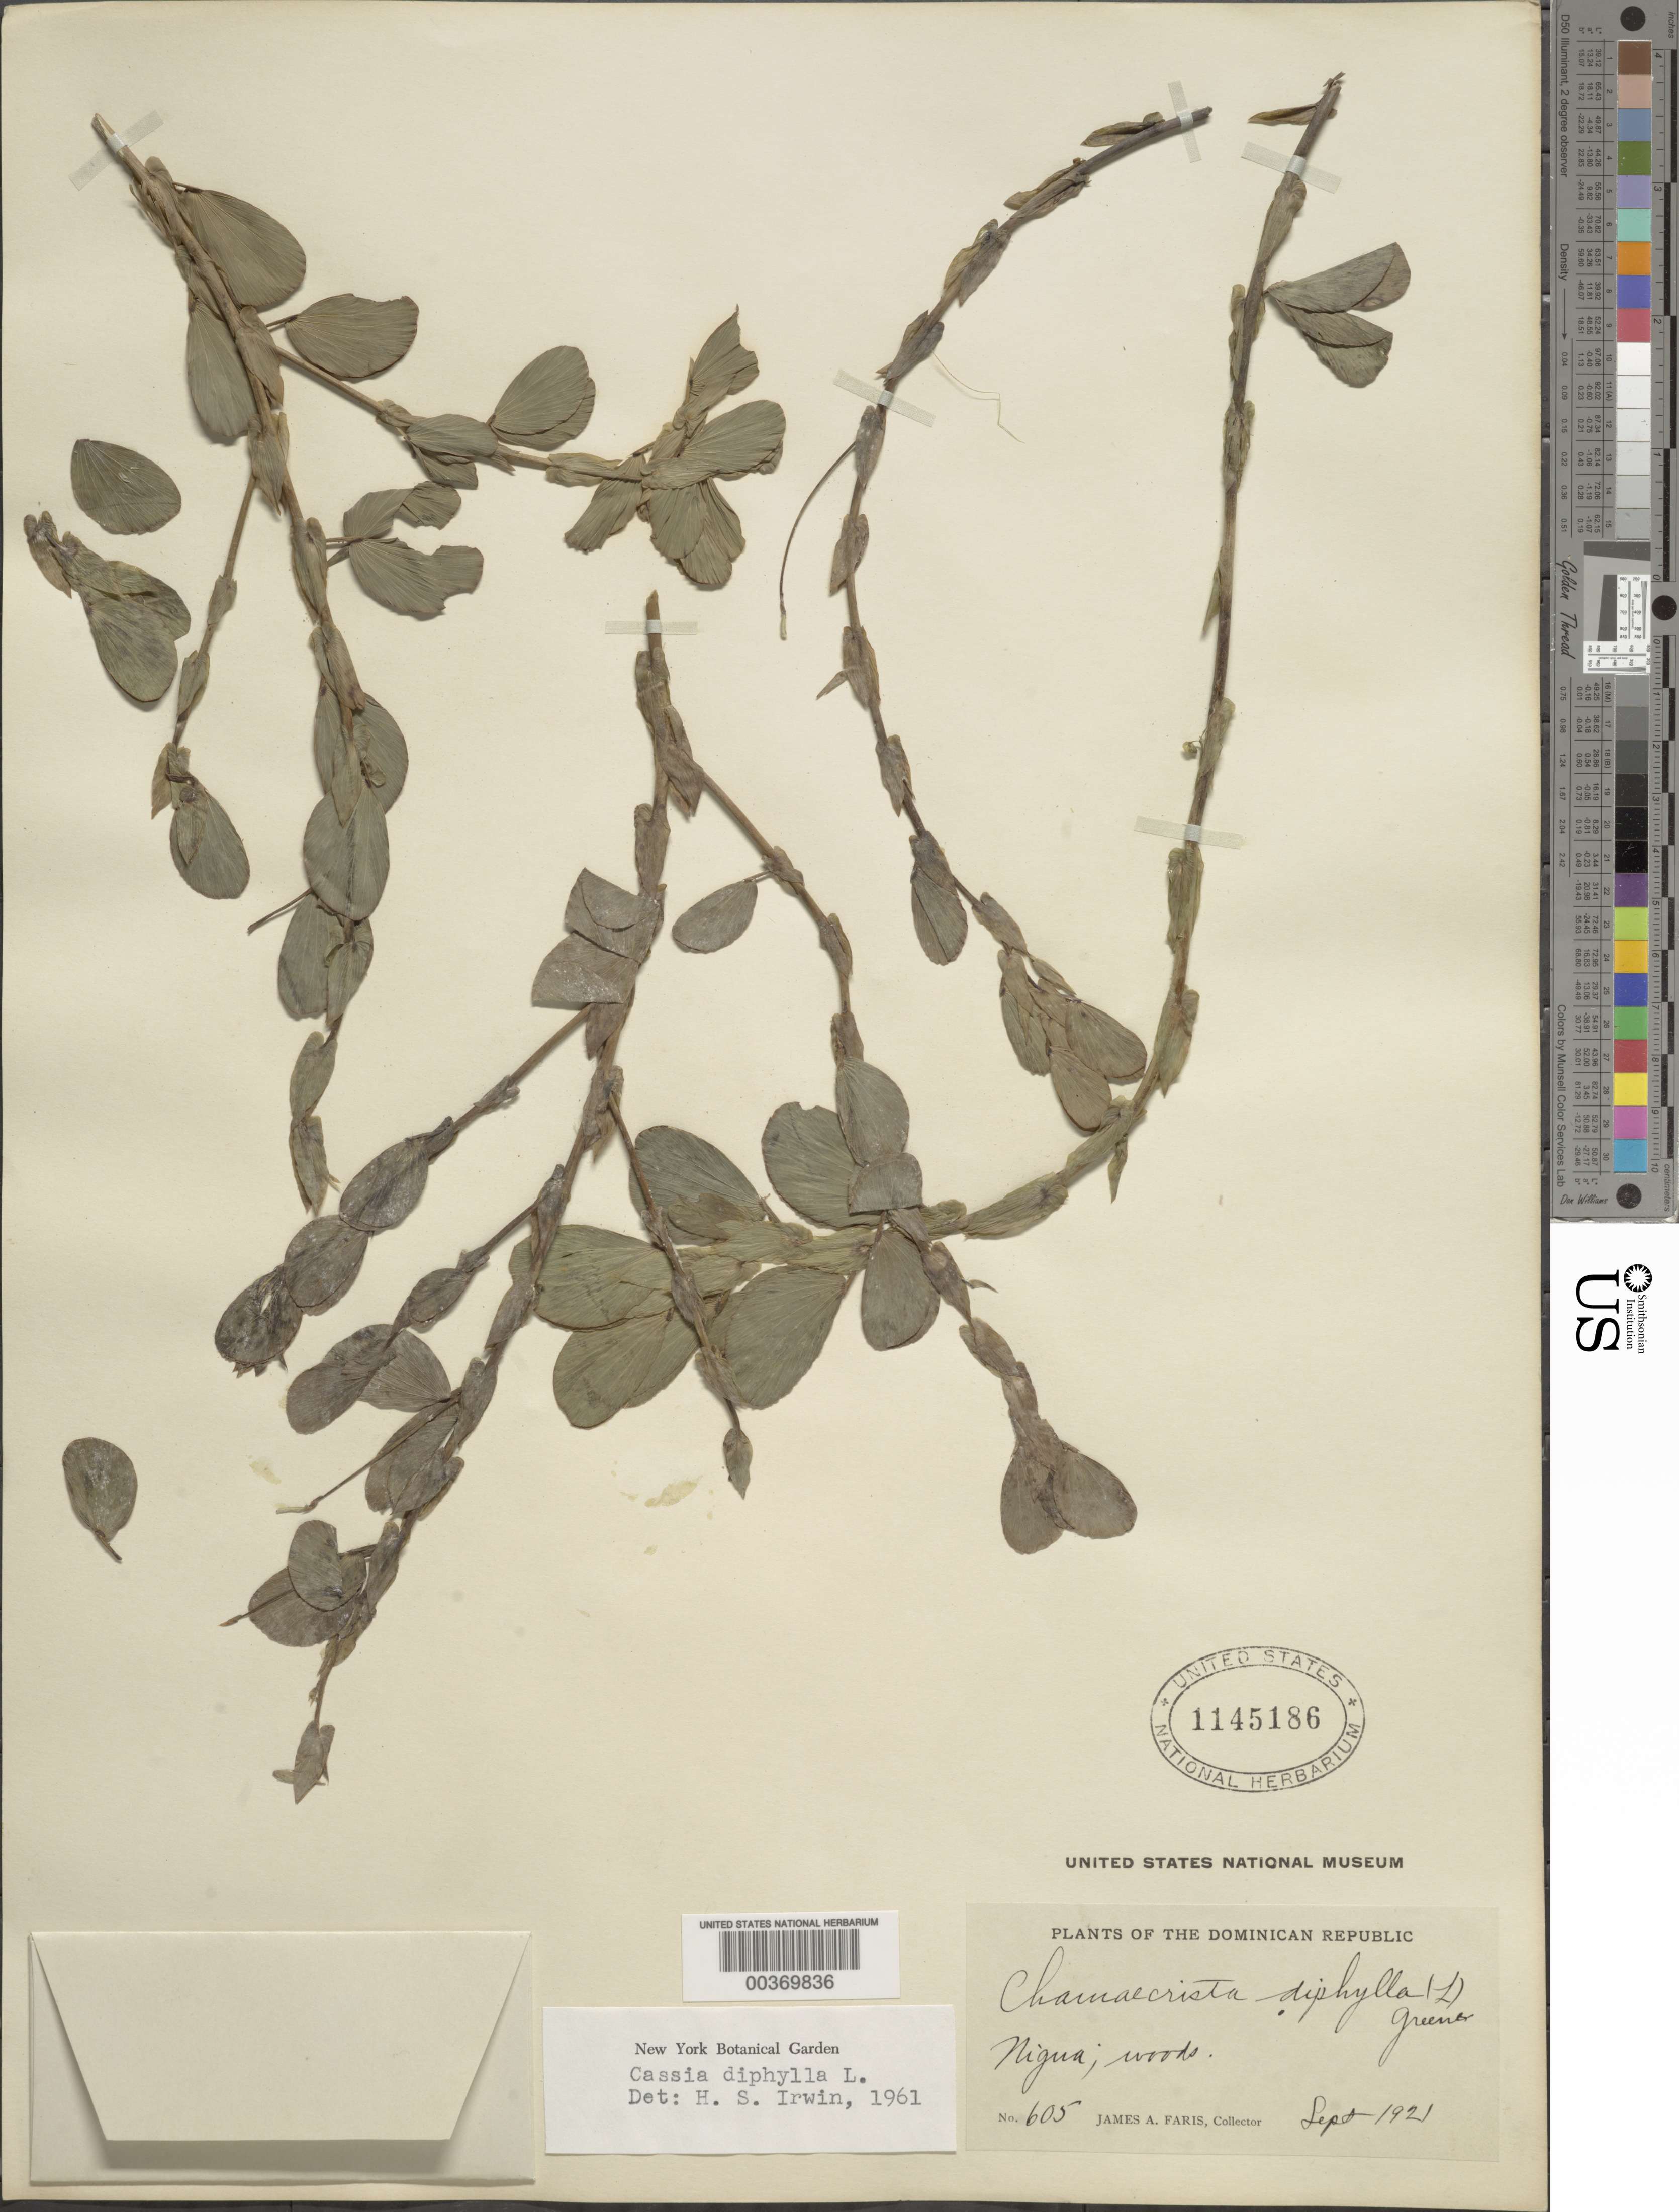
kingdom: Plantae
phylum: Tracheophyta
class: Magnoliopsida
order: Fabales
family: Fabaceae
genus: Chamaecrista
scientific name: Chamaecrista diphylla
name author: (L.) Greene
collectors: J. Faris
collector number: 605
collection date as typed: Sep 1921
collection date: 1921-09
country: Dominican Republic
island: Hispaniola Island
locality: Nigua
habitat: Woods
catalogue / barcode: US 1145186